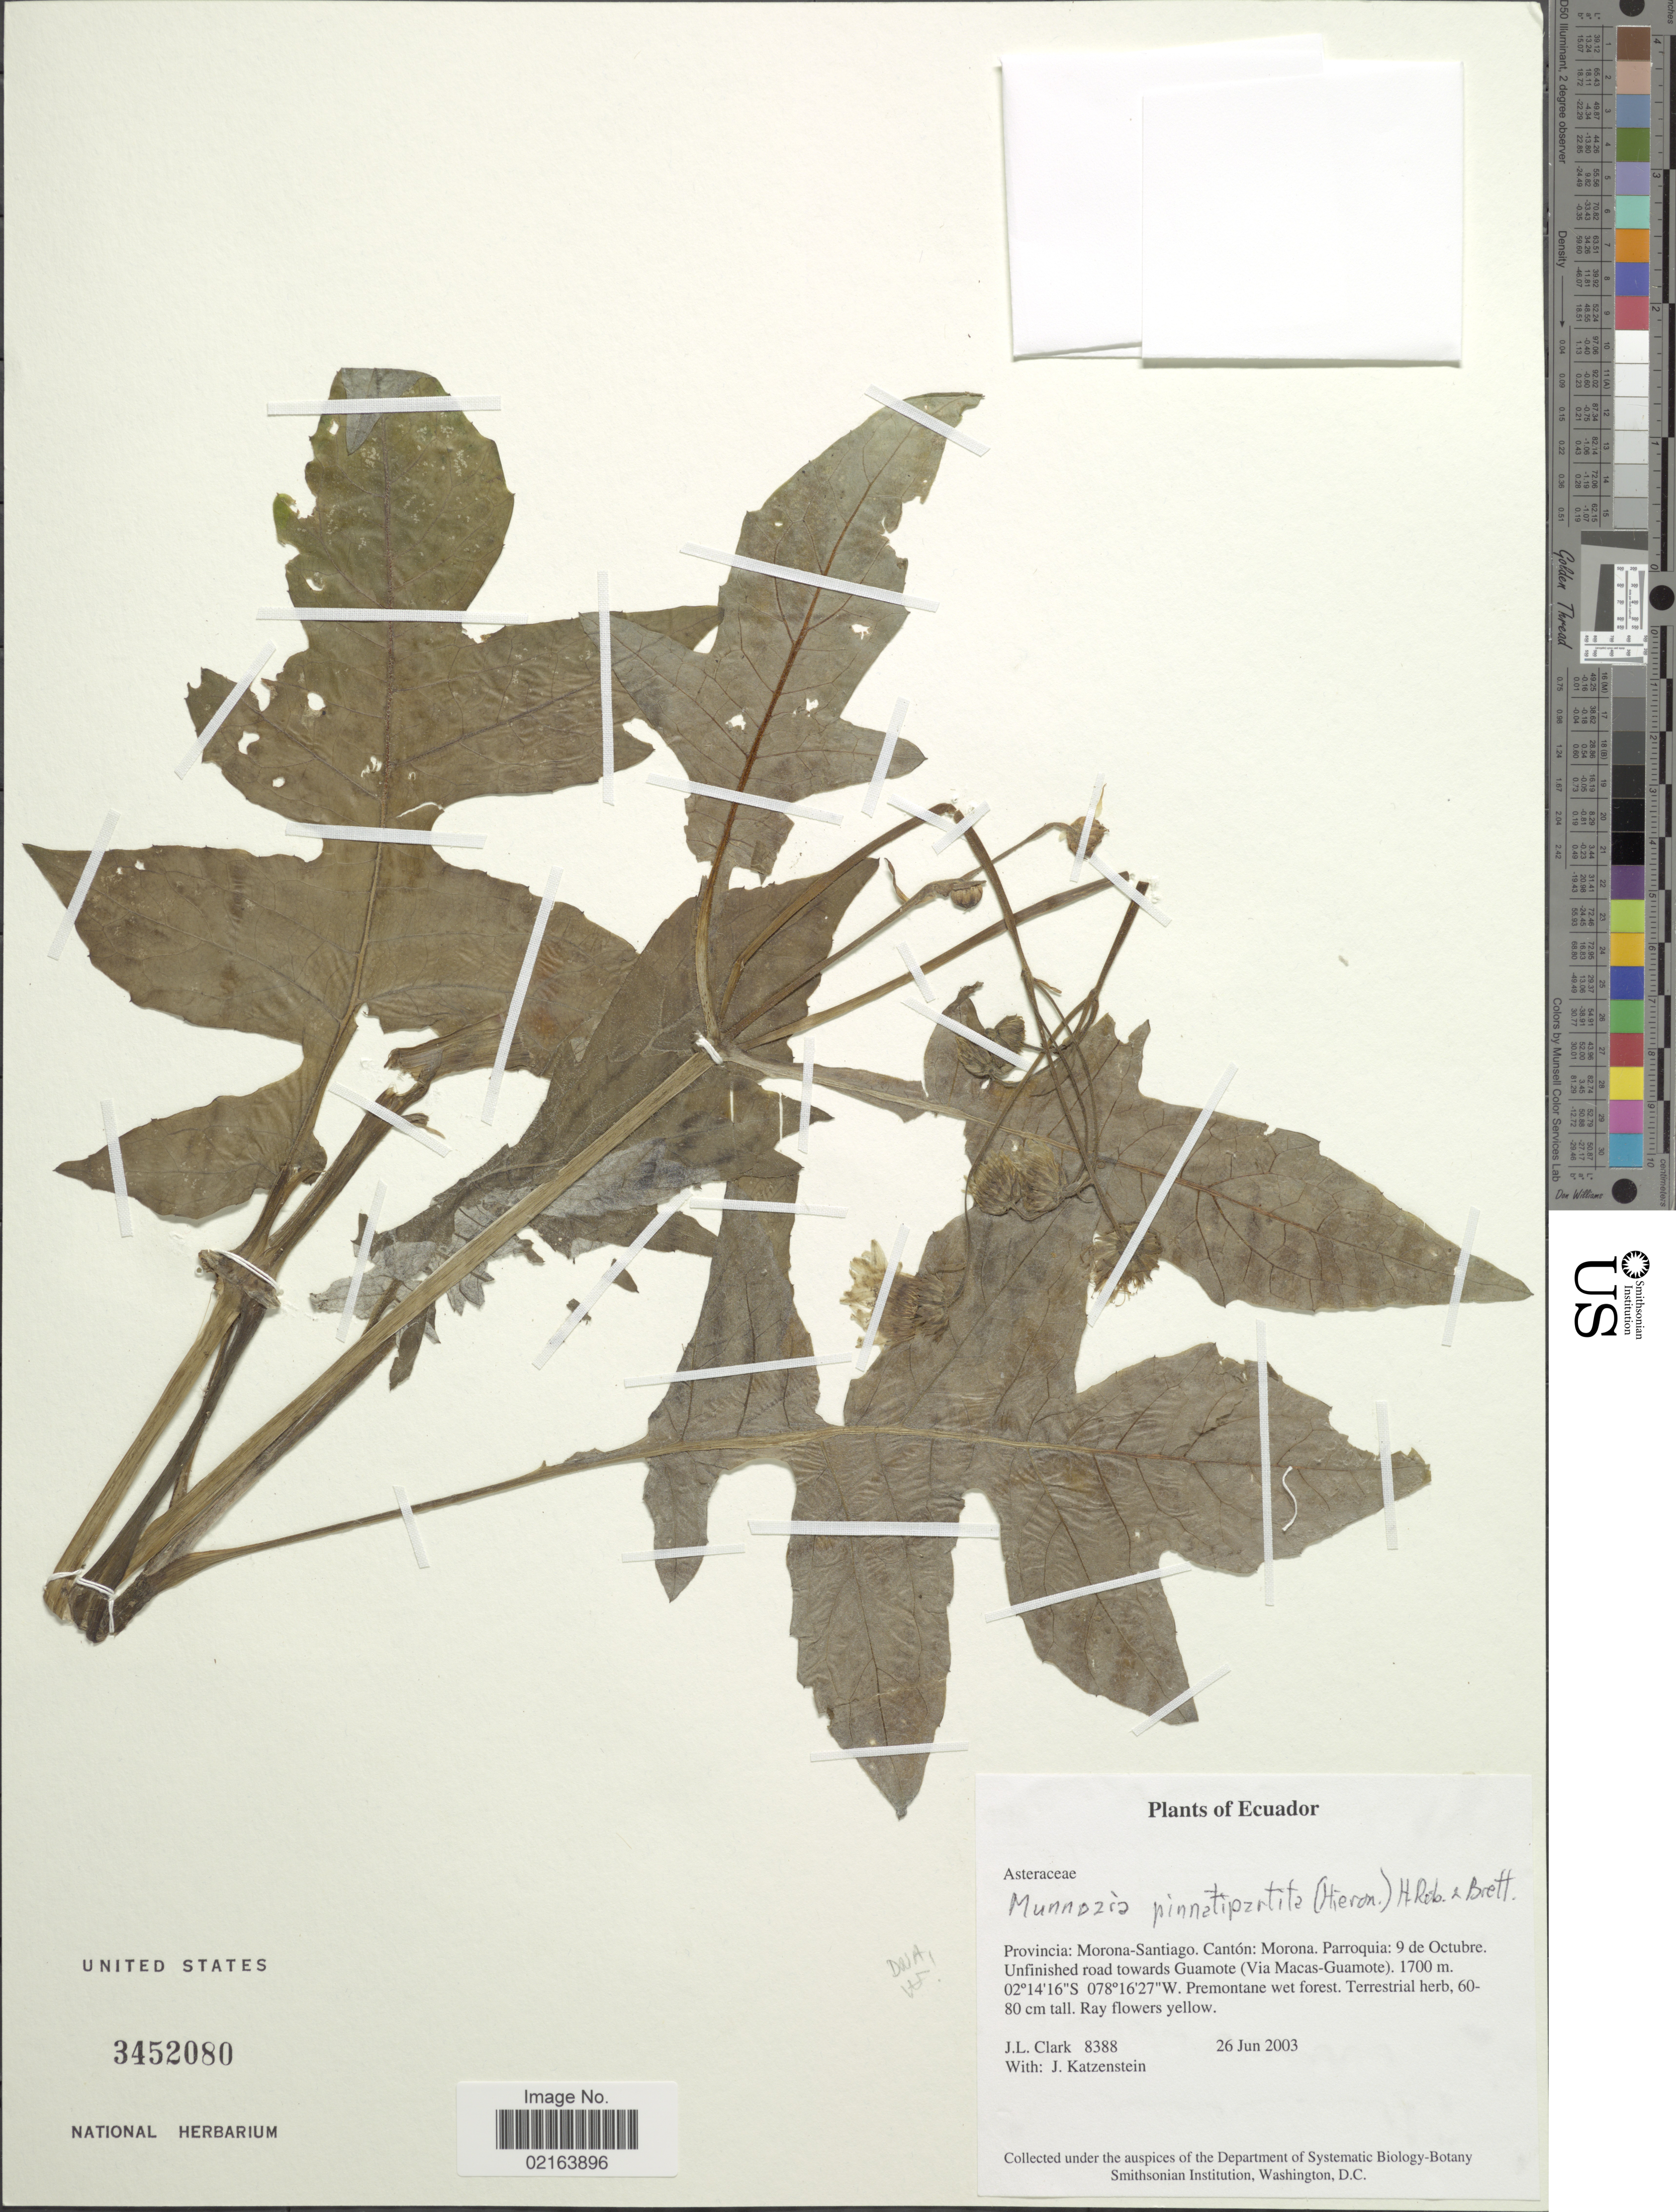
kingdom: Plantae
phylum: Tracheophyta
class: Magnoliopsida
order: Asterales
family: Asteraceae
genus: Munnozia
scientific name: Munnozia pinnatipartita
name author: (Hieron.) H. Rob. & Brettell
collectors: J. L. Clark & J. Katzenstein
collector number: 8388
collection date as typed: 26 Jun 2003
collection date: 2003-06-26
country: Ecuador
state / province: Morona-Santiago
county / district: Morona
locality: Parroquia: 9 de Octubre. Unfinished road towards Guamote (Via Macas-Guamote).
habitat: Premontane wet forest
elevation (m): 1700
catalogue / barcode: US 3452080